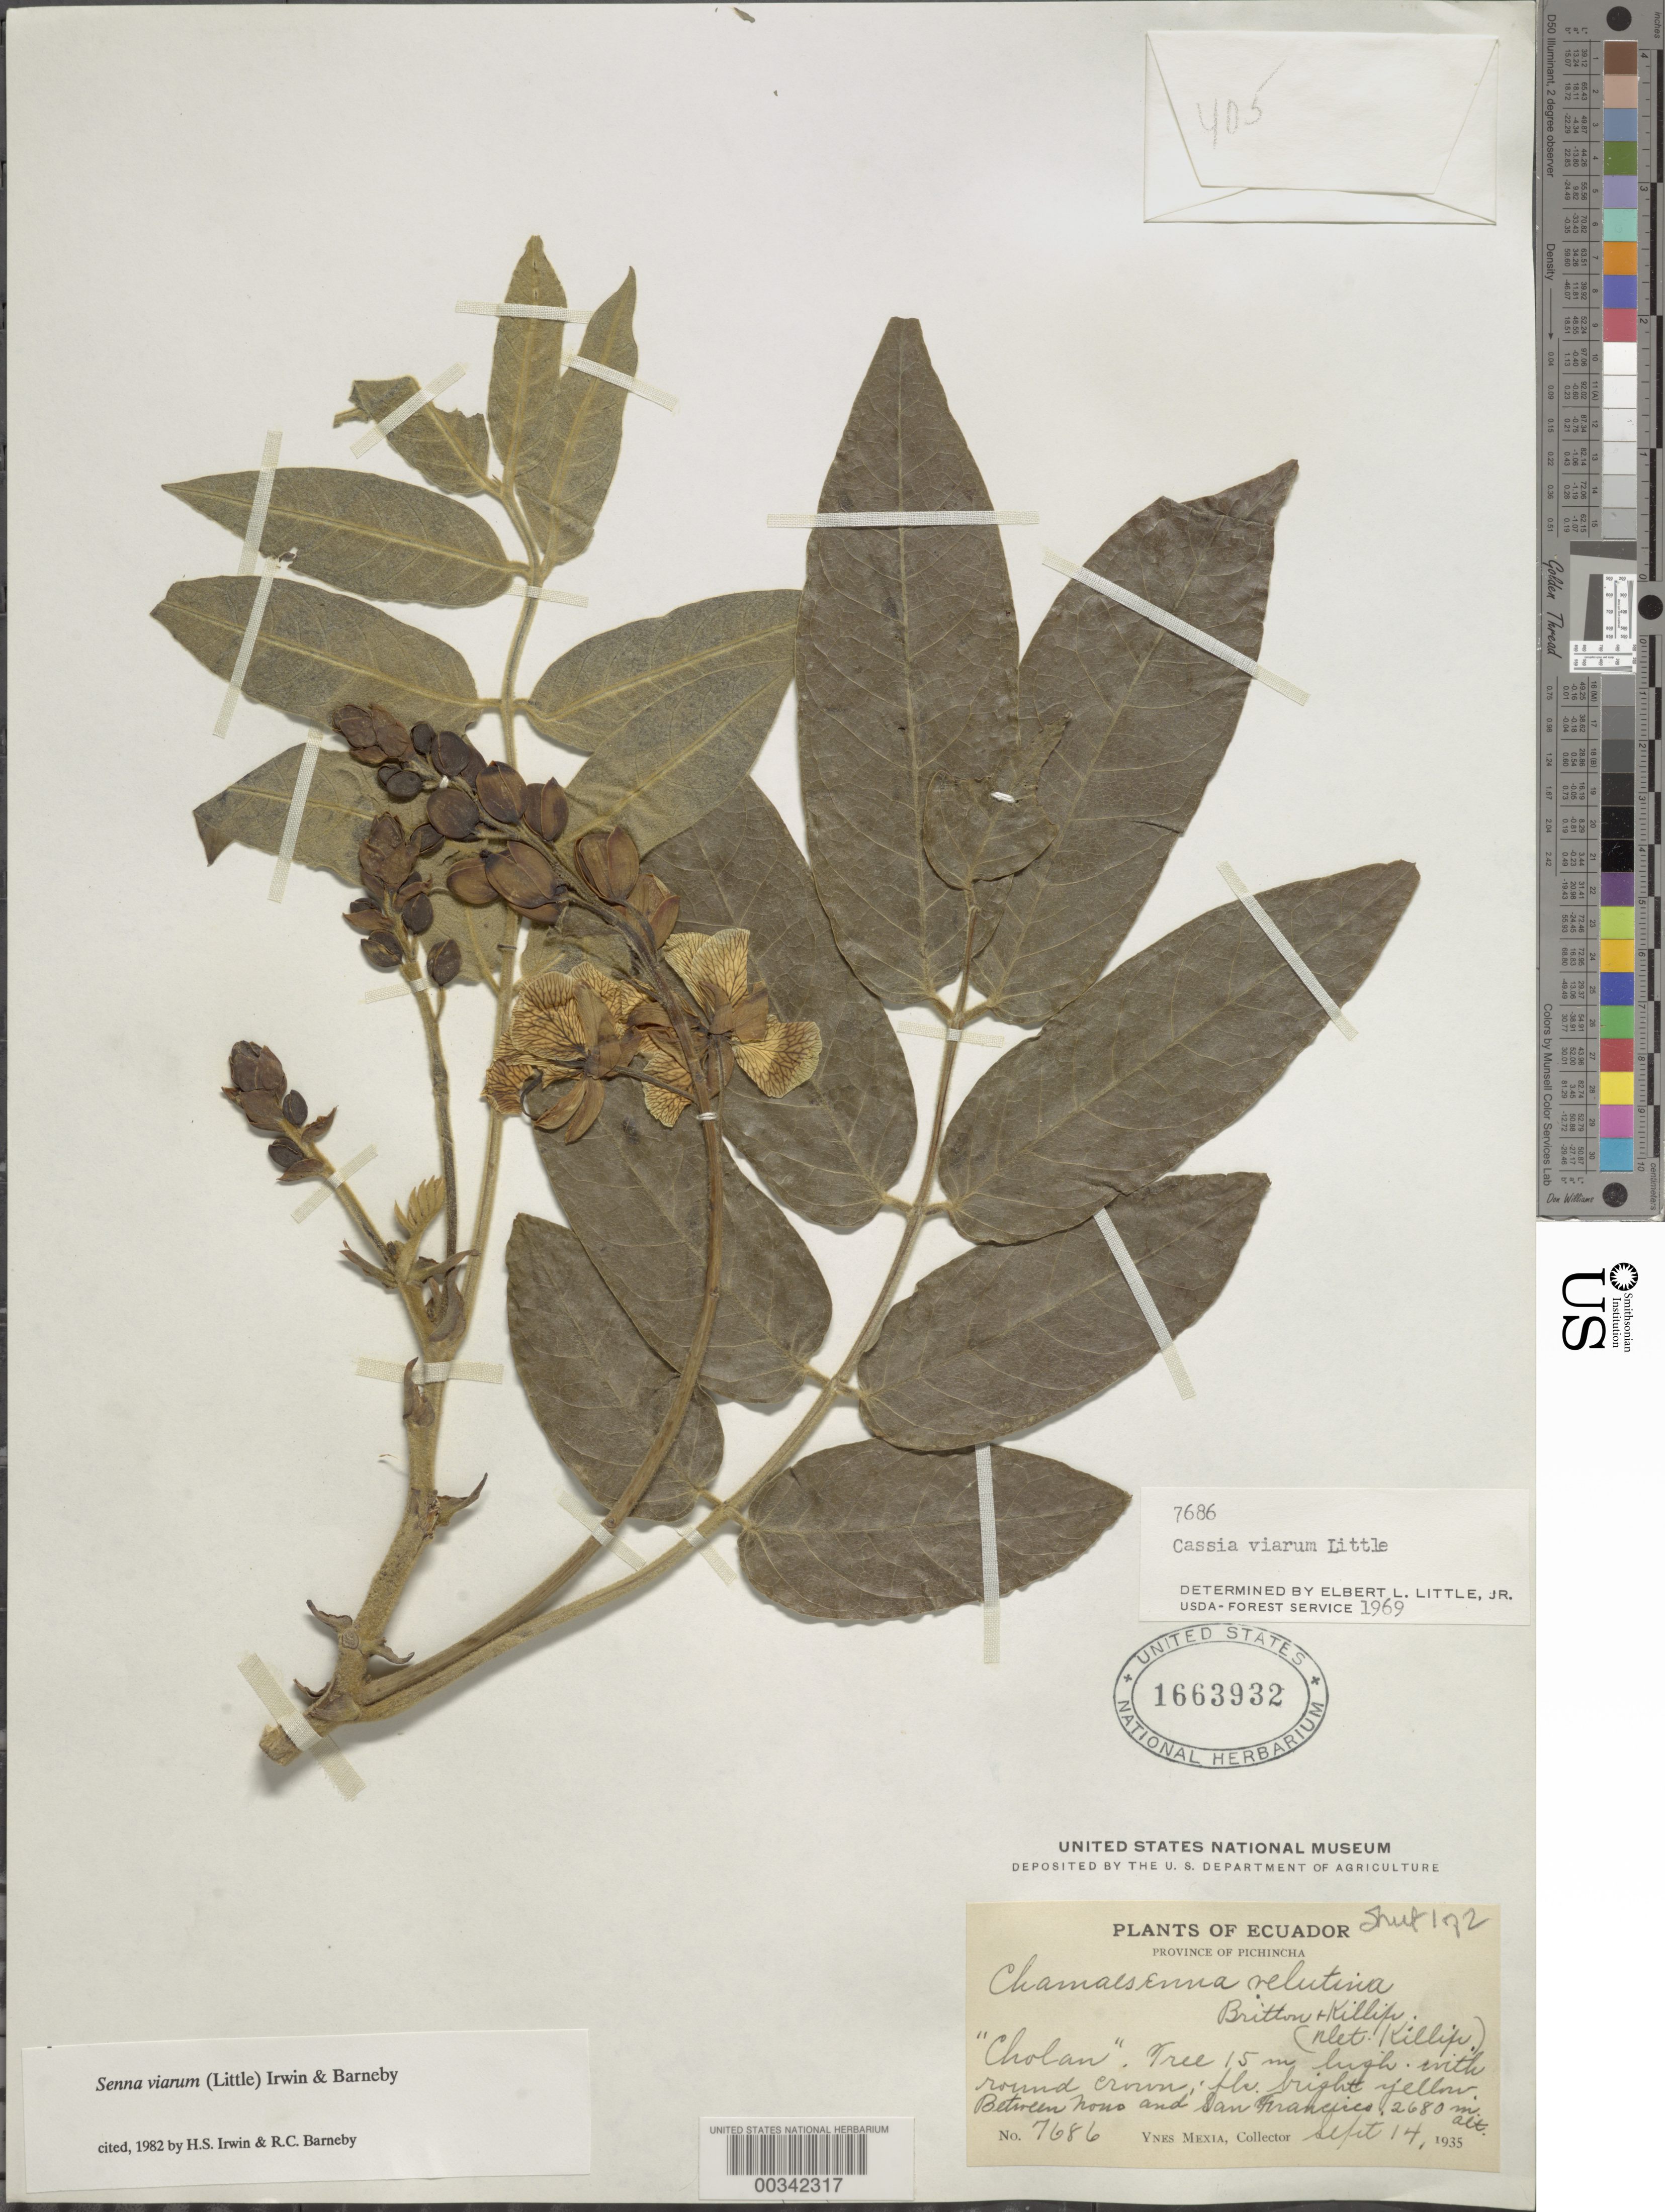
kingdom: Plantae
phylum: Tracheophyta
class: Magnoliopsida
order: Fabales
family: Fabaceae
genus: Senna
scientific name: Senna viarum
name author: (Little) H.S. Irwin & Barneby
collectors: Y. Mexia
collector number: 7686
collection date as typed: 14 Sep 1935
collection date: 1935-09-14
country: Ecuador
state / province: Pichincha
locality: Between nono and san francirco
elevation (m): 2680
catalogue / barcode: US 1663932